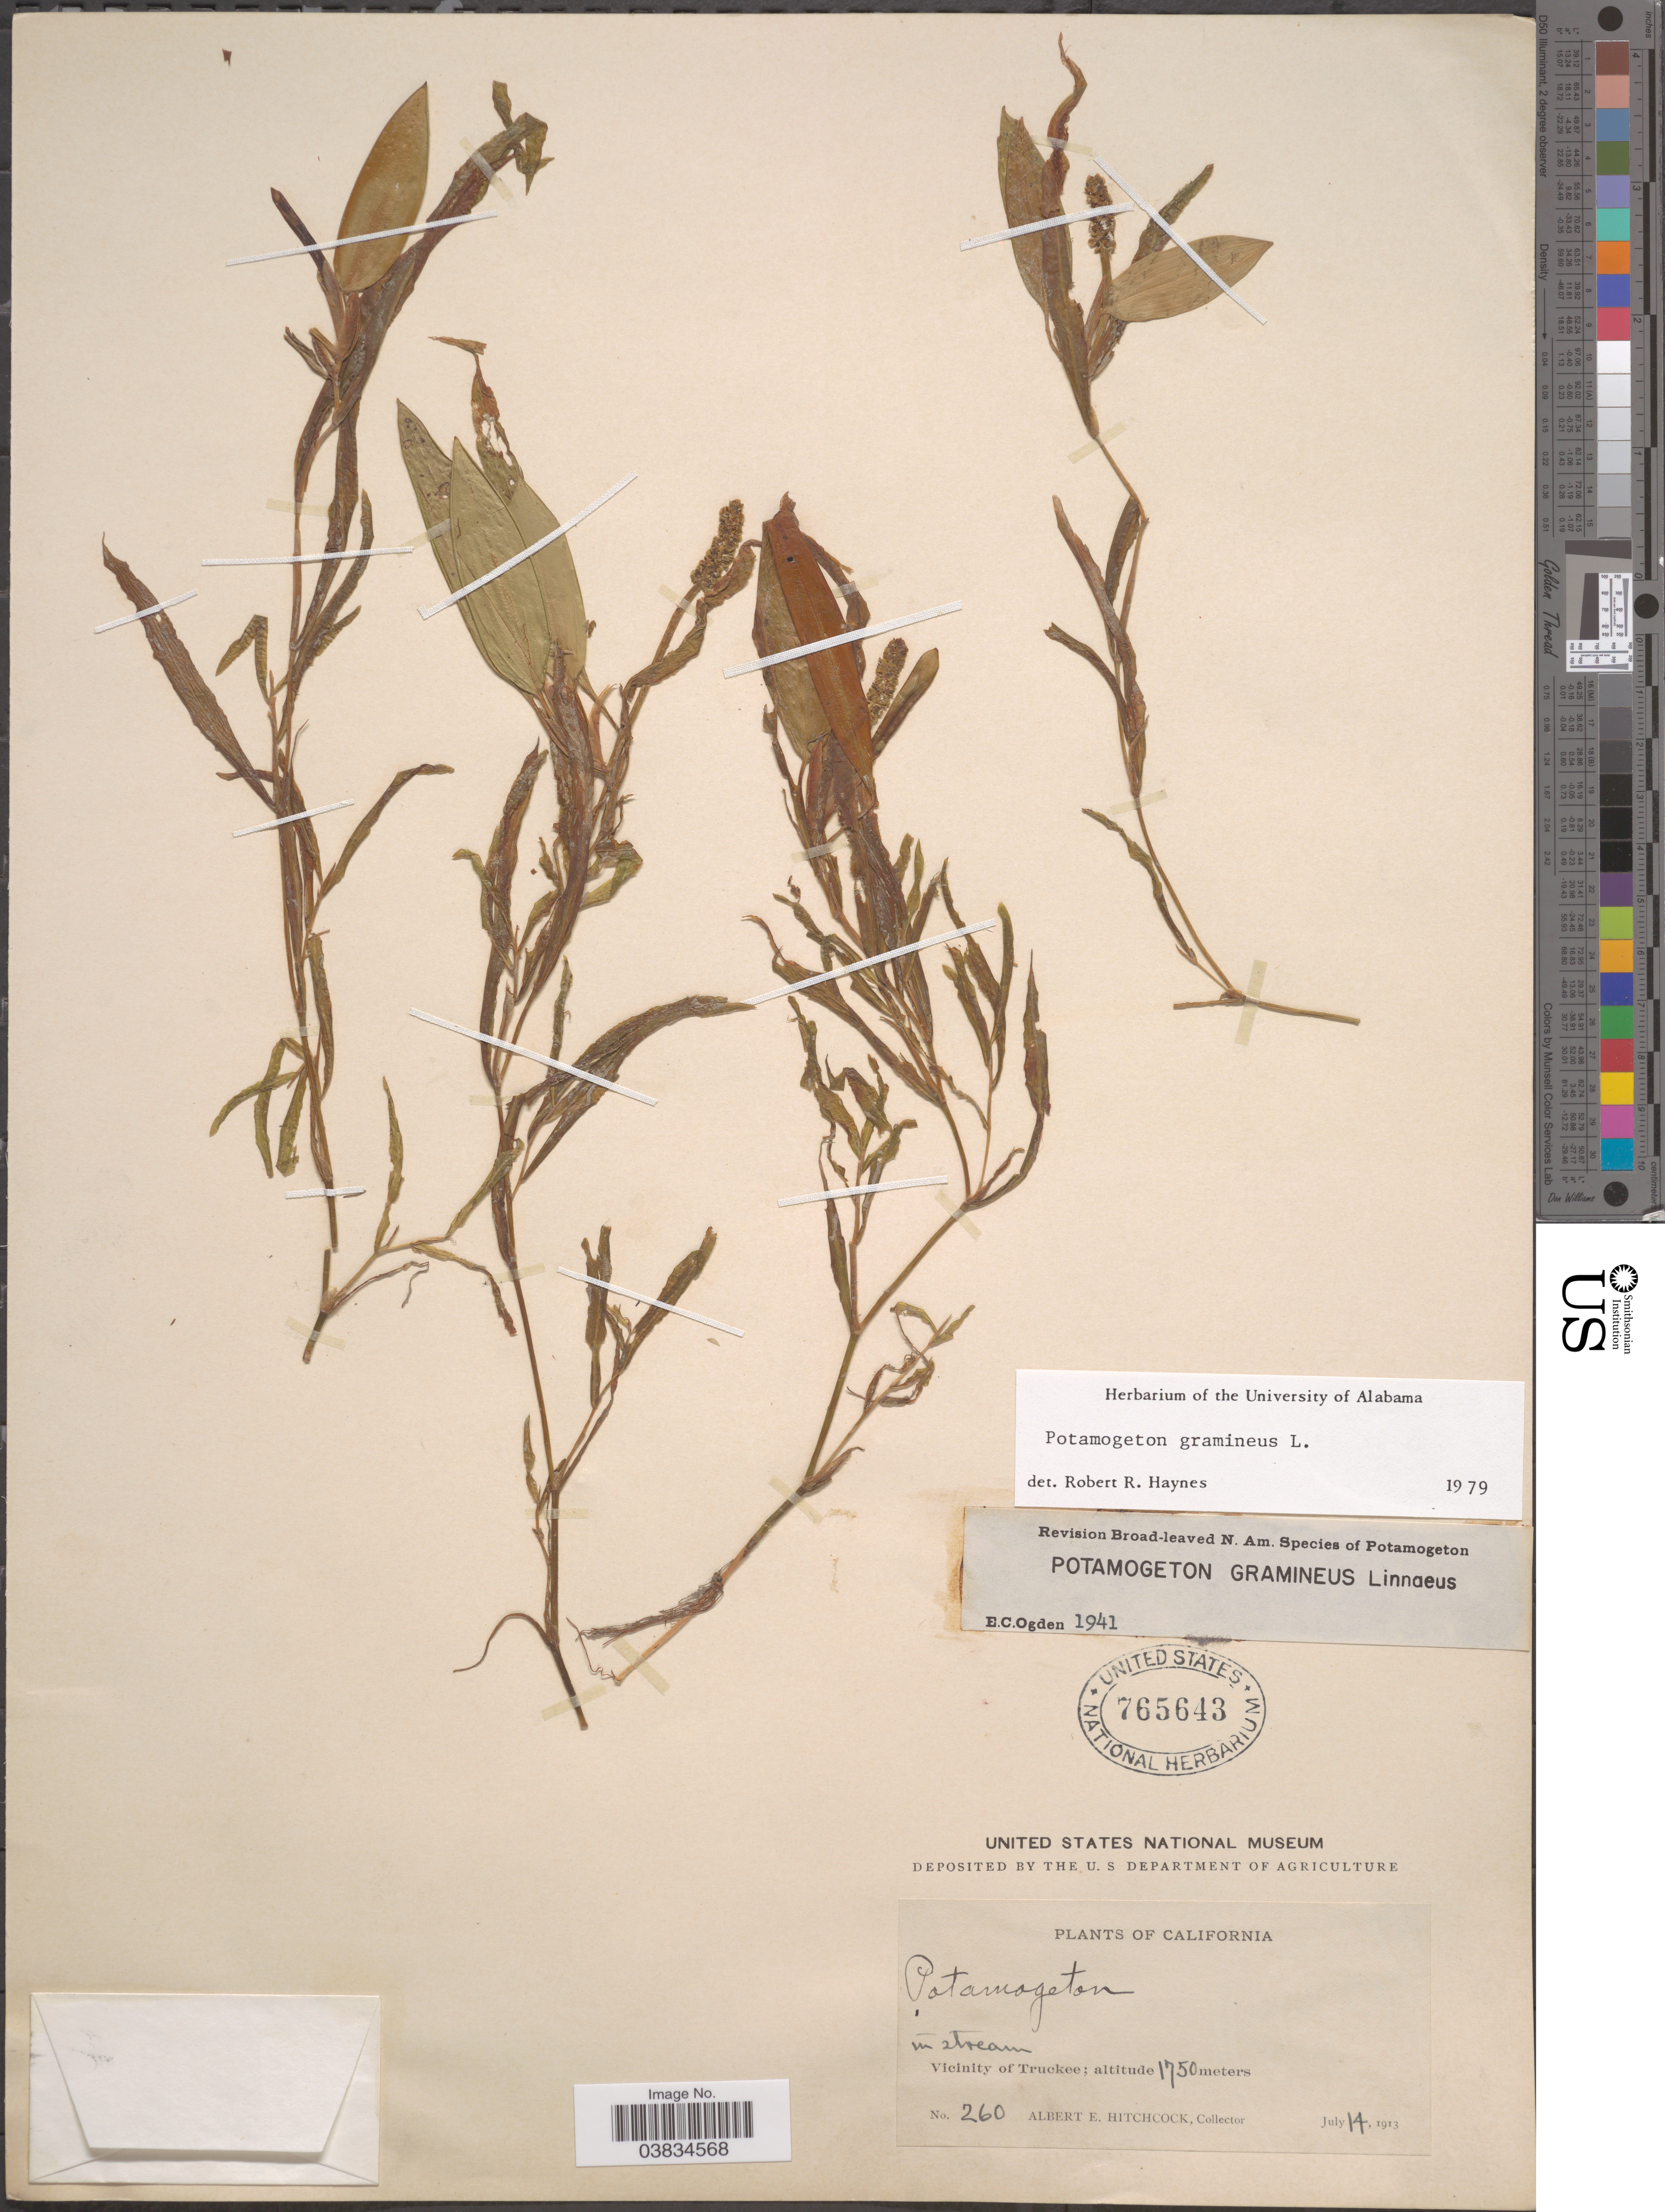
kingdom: Plantae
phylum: Tracheophyta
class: Liliopsida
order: Alismatales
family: Potamogetonaceae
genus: Potamogeton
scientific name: Potamogeton gramineus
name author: L.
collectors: A. Hitchcock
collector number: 260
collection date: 1913-07-14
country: United States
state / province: California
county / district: Nevada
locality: Vicinity of Truckee.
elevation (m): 1750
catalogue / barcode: US 765643